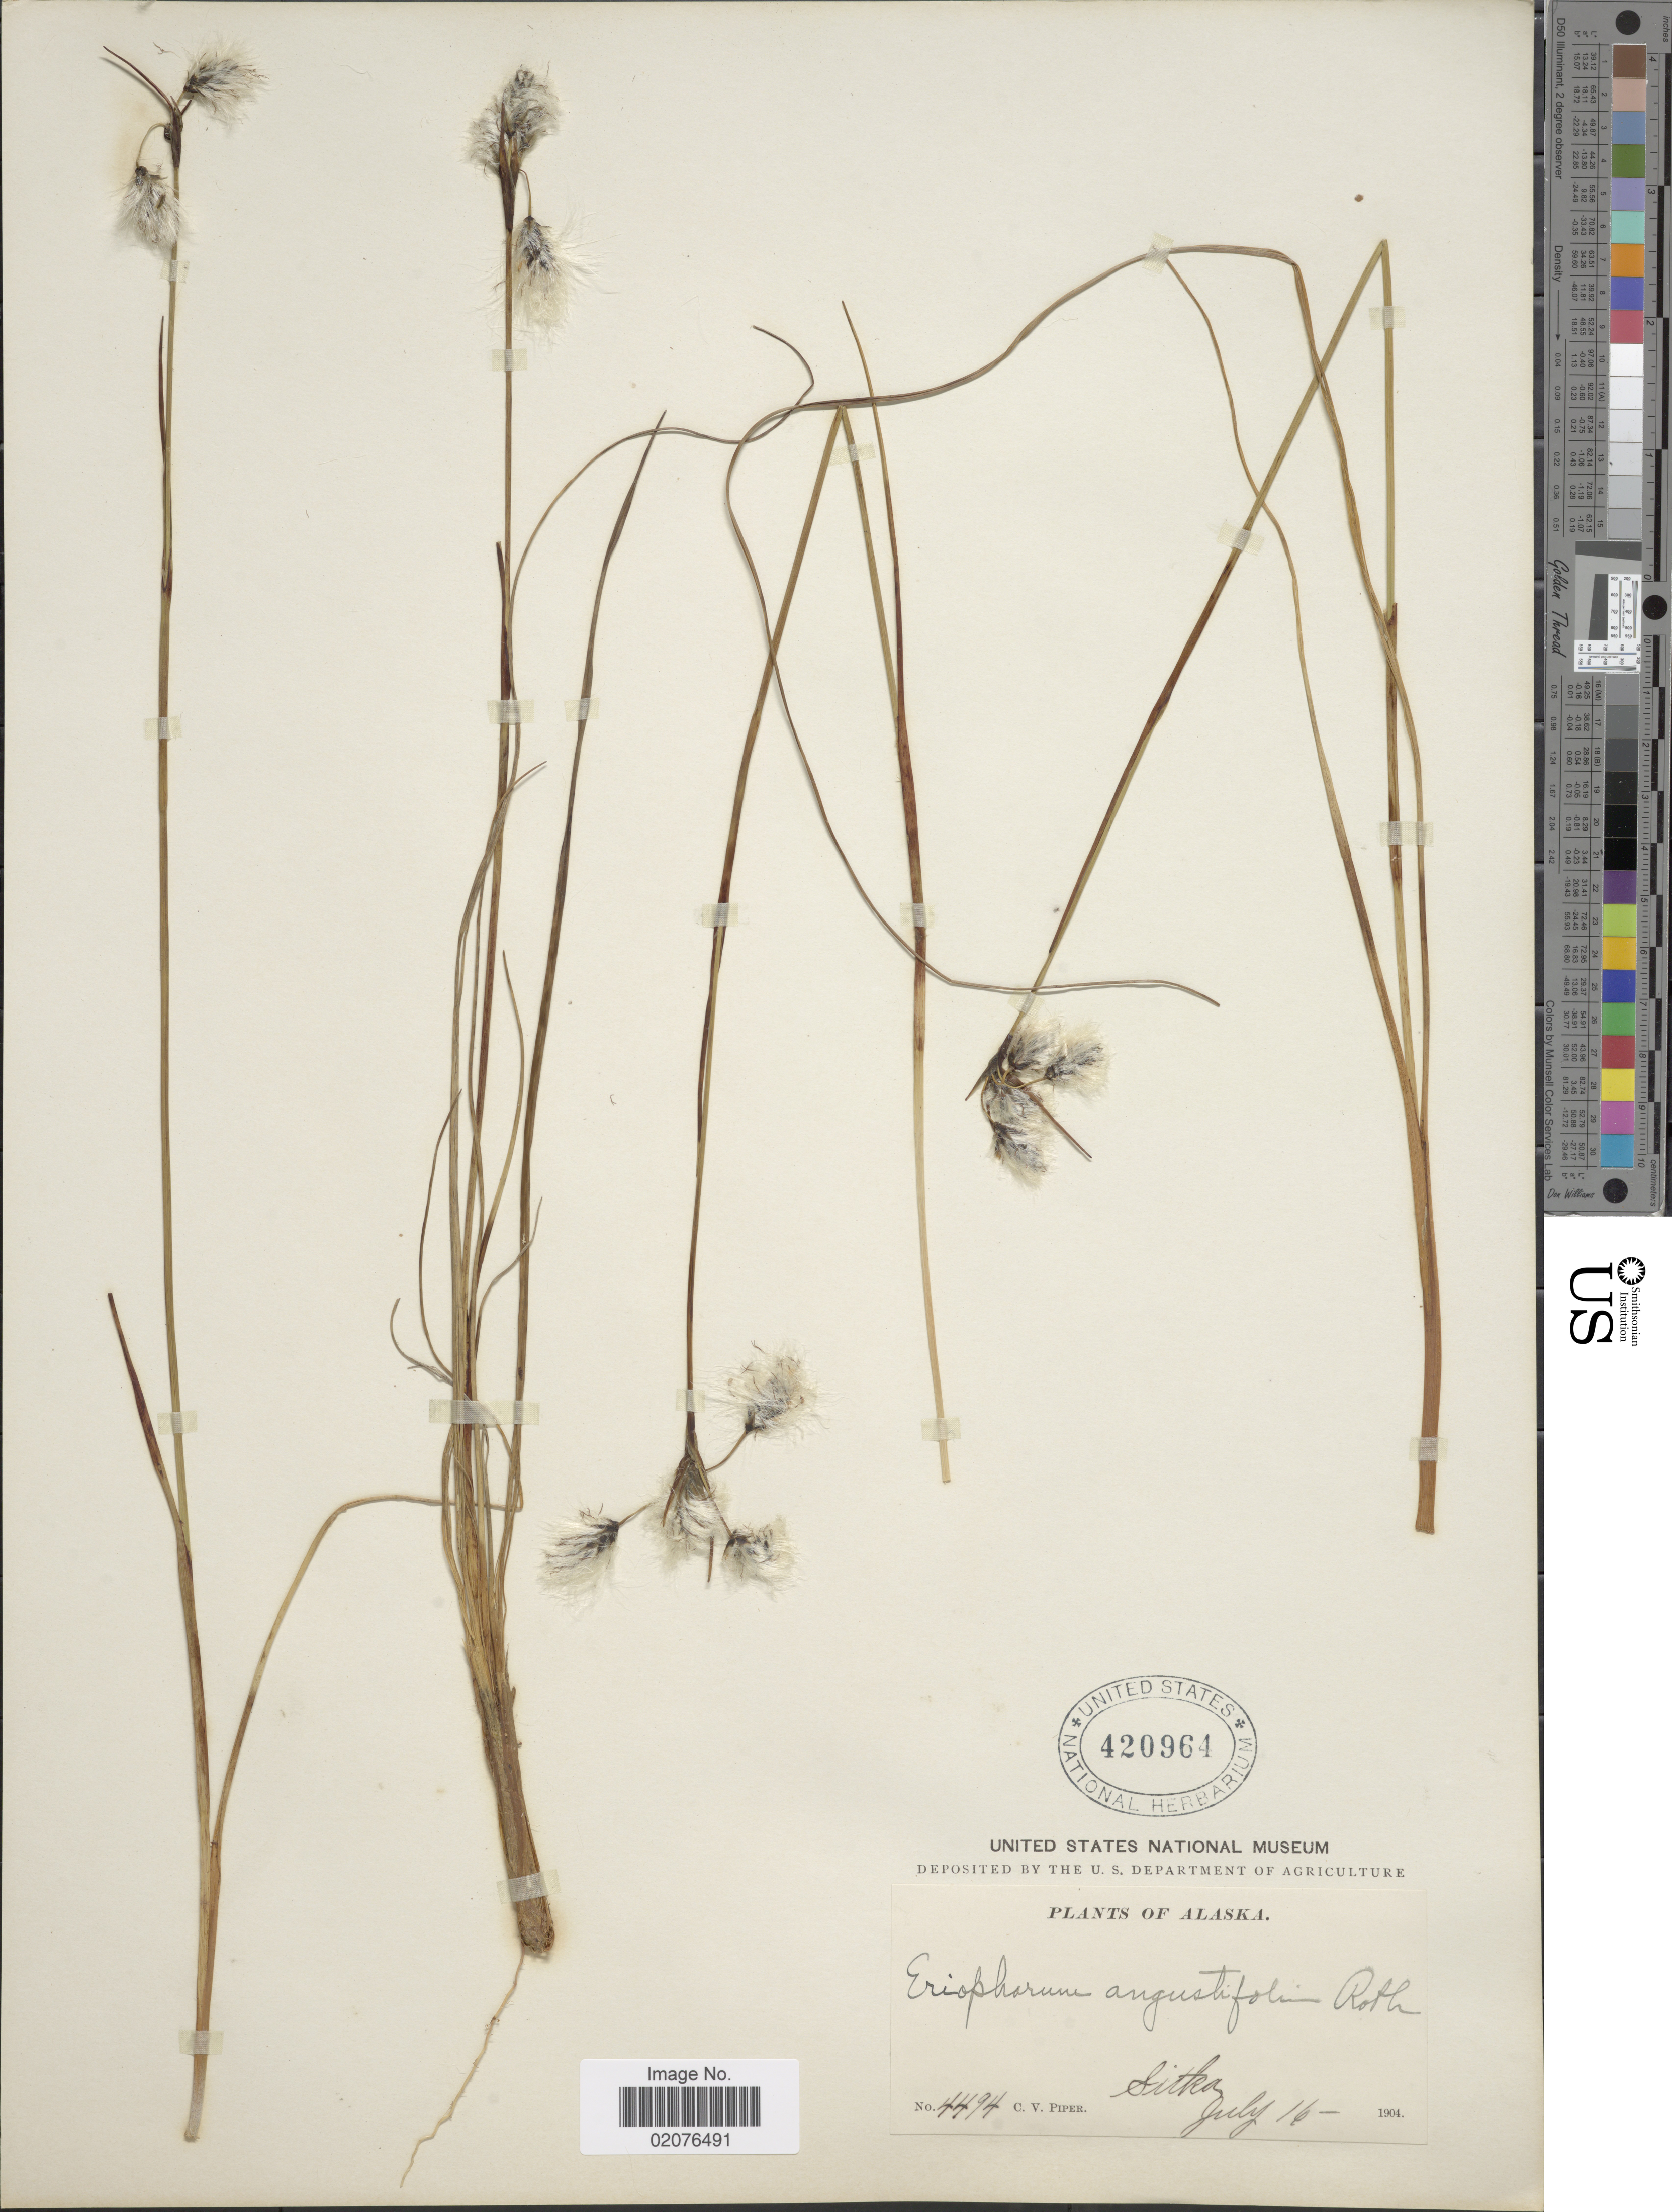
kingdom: Plantae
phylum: Tracheophyta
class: Liliopsida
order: Poales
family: Cyperaceae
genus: Eriophorum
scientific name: Eriophorum angustifolium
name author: Honck.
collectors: C. V. Piper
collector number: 4494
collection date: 1904-07-16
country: United States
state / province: Alaska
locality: Sitka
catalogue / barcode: US 420964